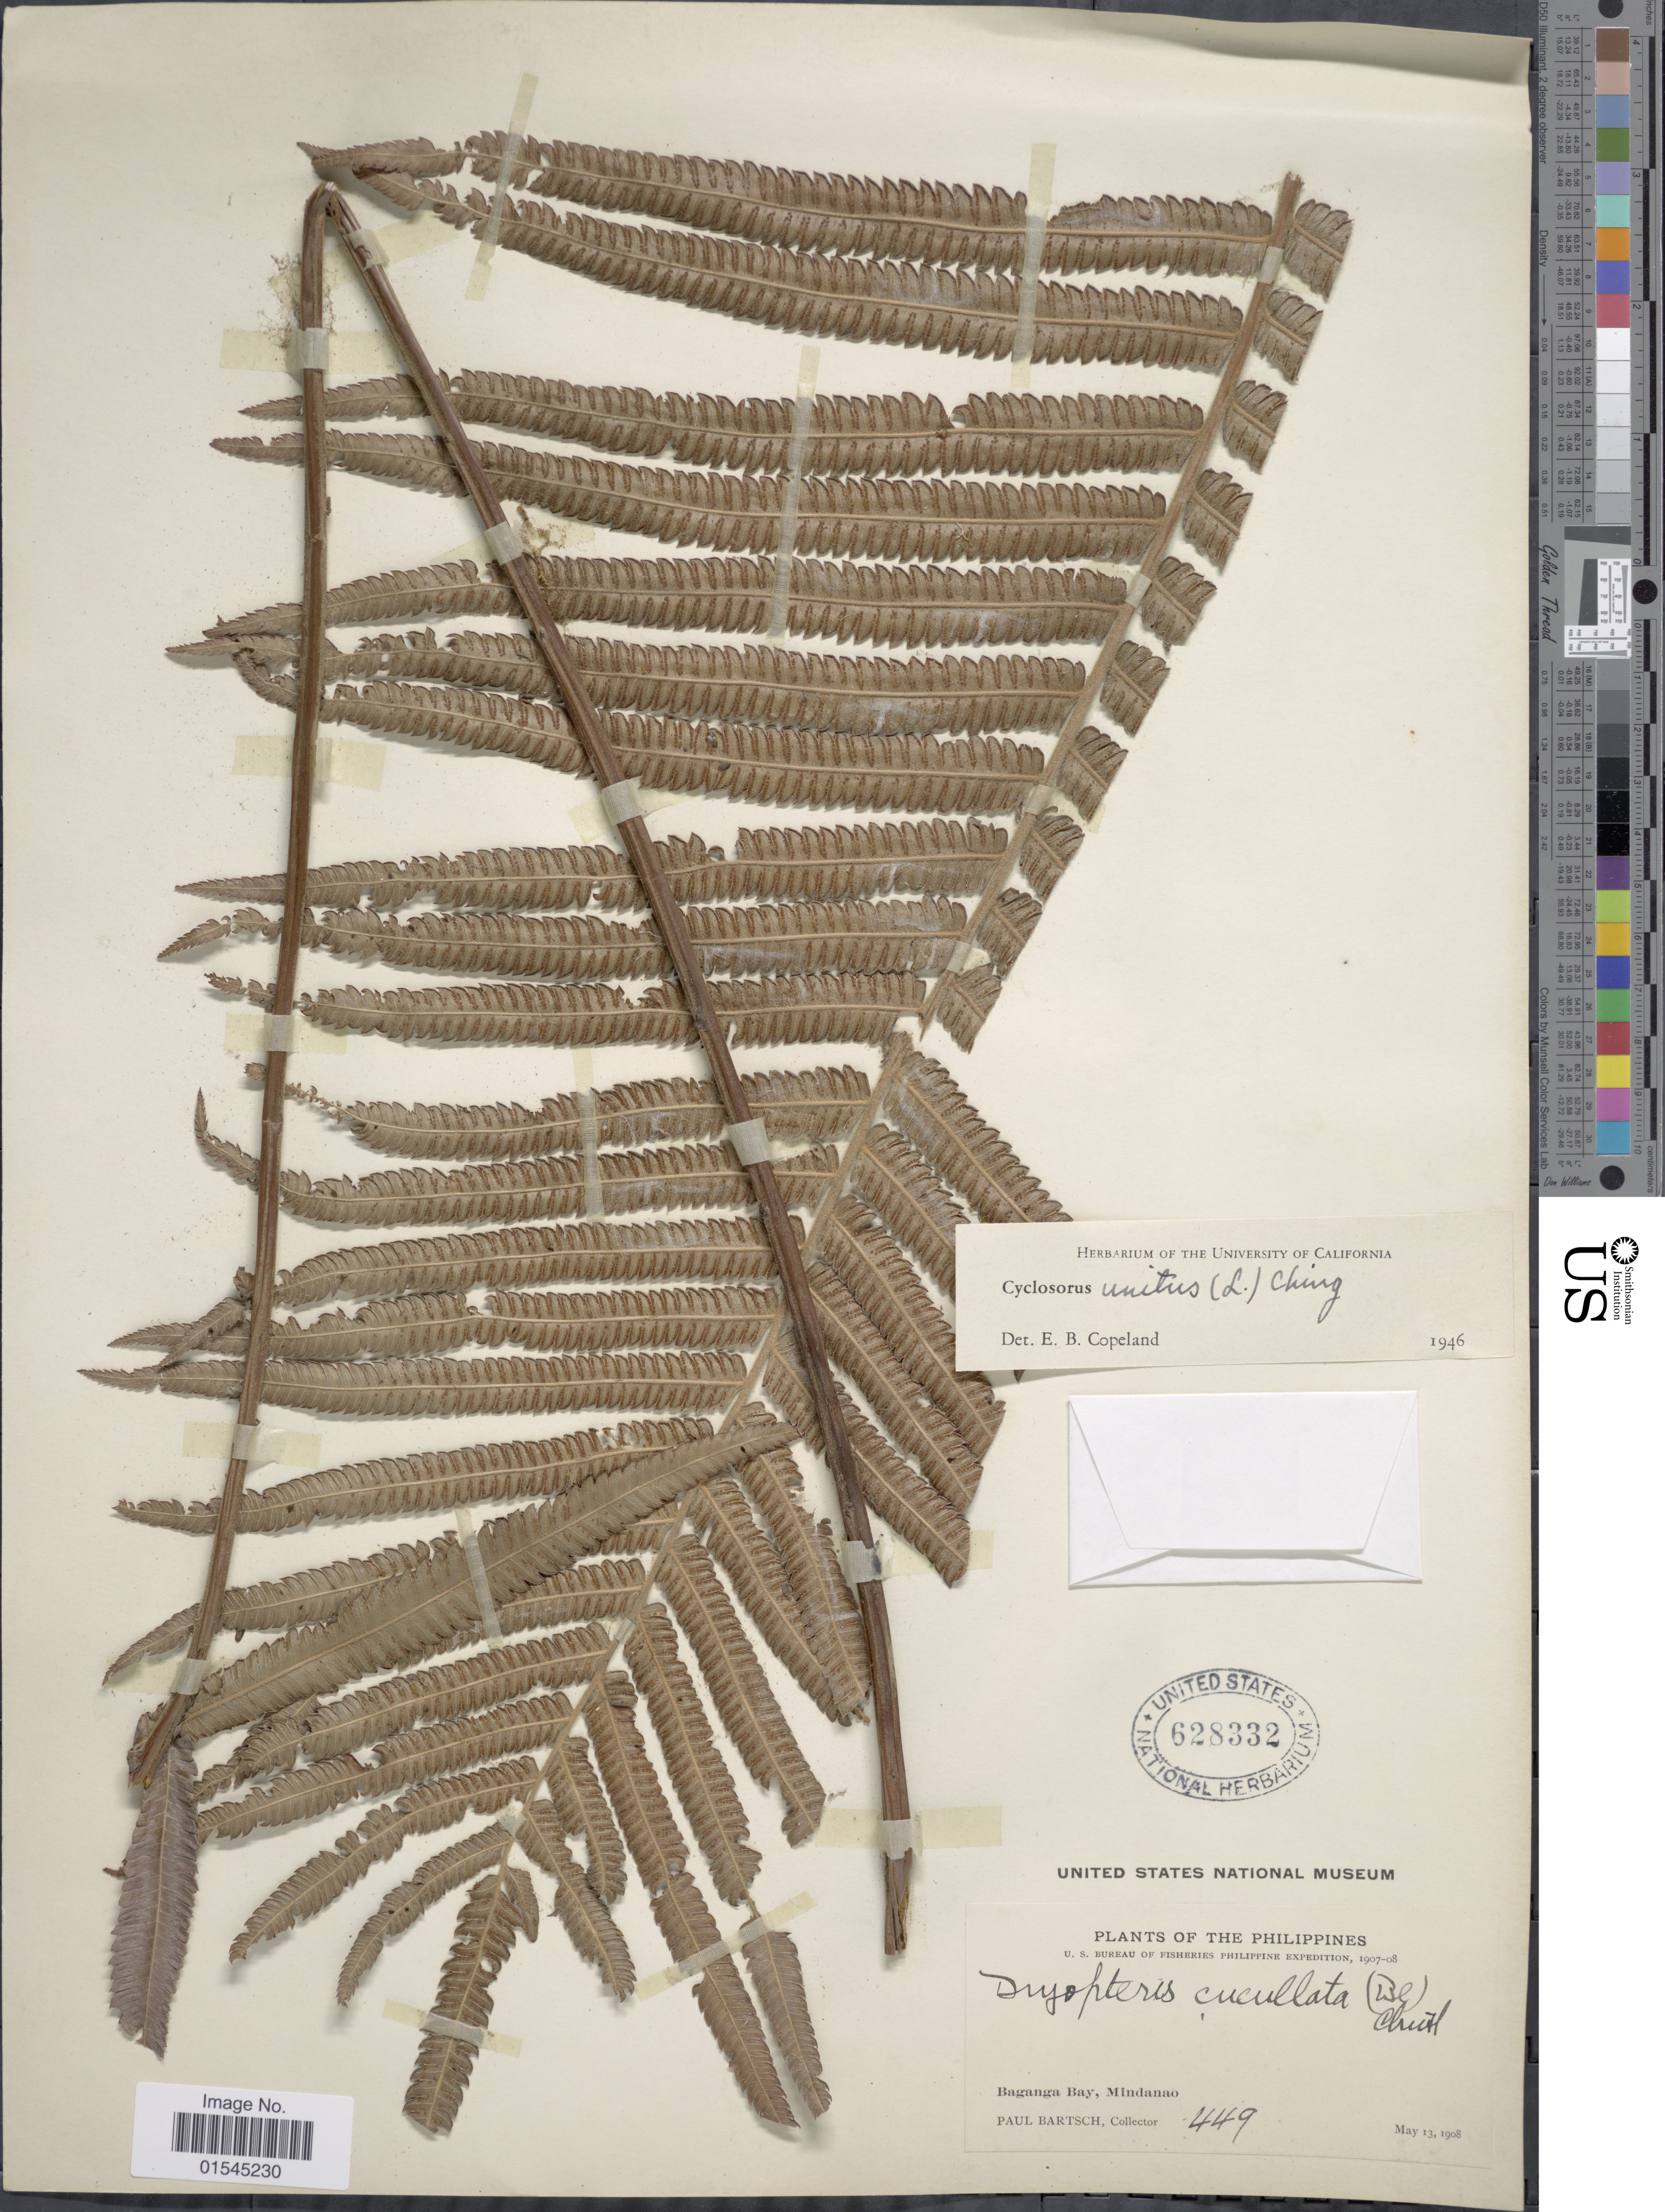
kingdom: Plantae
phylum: Tracheophyta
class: Polypodiopsida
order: Polypodiales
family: Thelypteridaceae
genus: Sphaerostephanos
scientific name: Sphaerostephanos unitus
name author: (L.) Holttum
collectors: P. Bartsch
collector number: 449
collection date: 1908-05-13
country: Philippines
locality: Baganga Bay, Mindanao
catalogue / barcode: US 628332